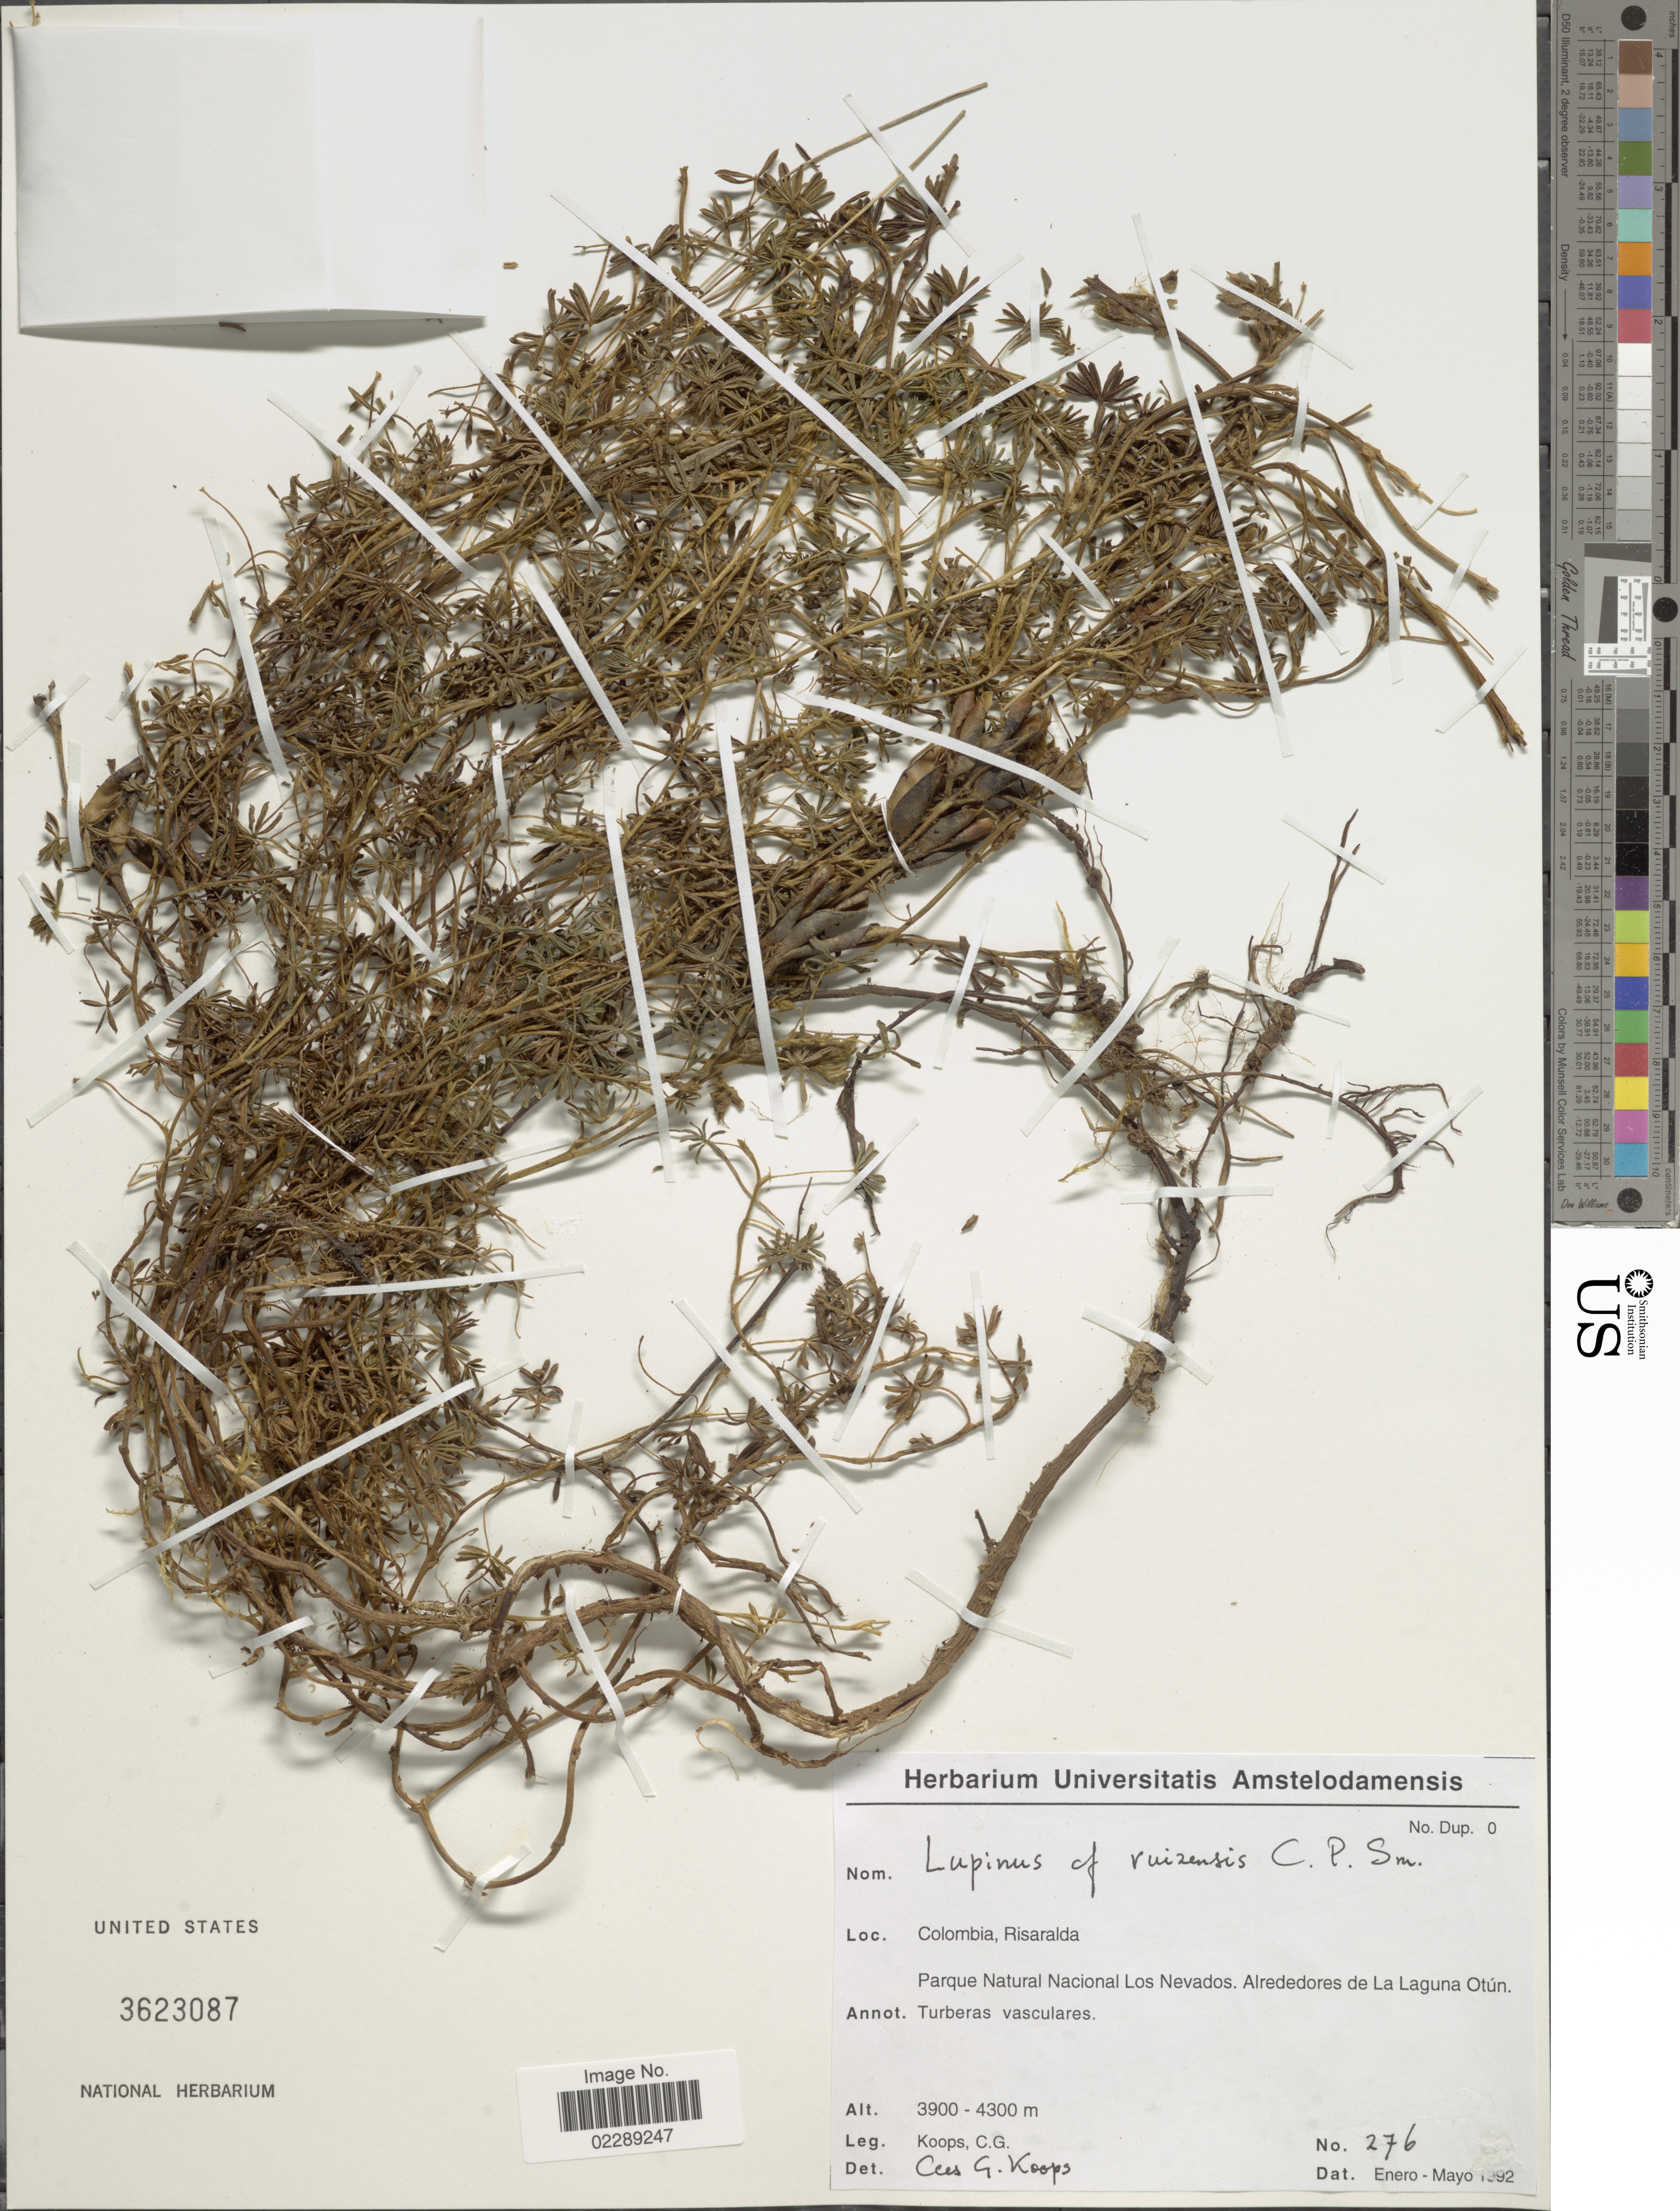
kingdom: Plantae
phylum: Tracheophyta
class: Magnoliopsida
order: Fabales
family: Fabaceae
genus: Lupinus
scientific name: Lupinus ruizensis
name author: C.P. Sm.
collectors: C. Koops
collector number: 276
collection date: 1992-01/1992-05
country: Colombia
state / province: Risaralda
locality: Colombia, Risaralda. Parque Natural Nacional Los Nevados. Alrededores de La Laguna Otún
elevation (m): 3900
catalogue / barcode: US 3623087